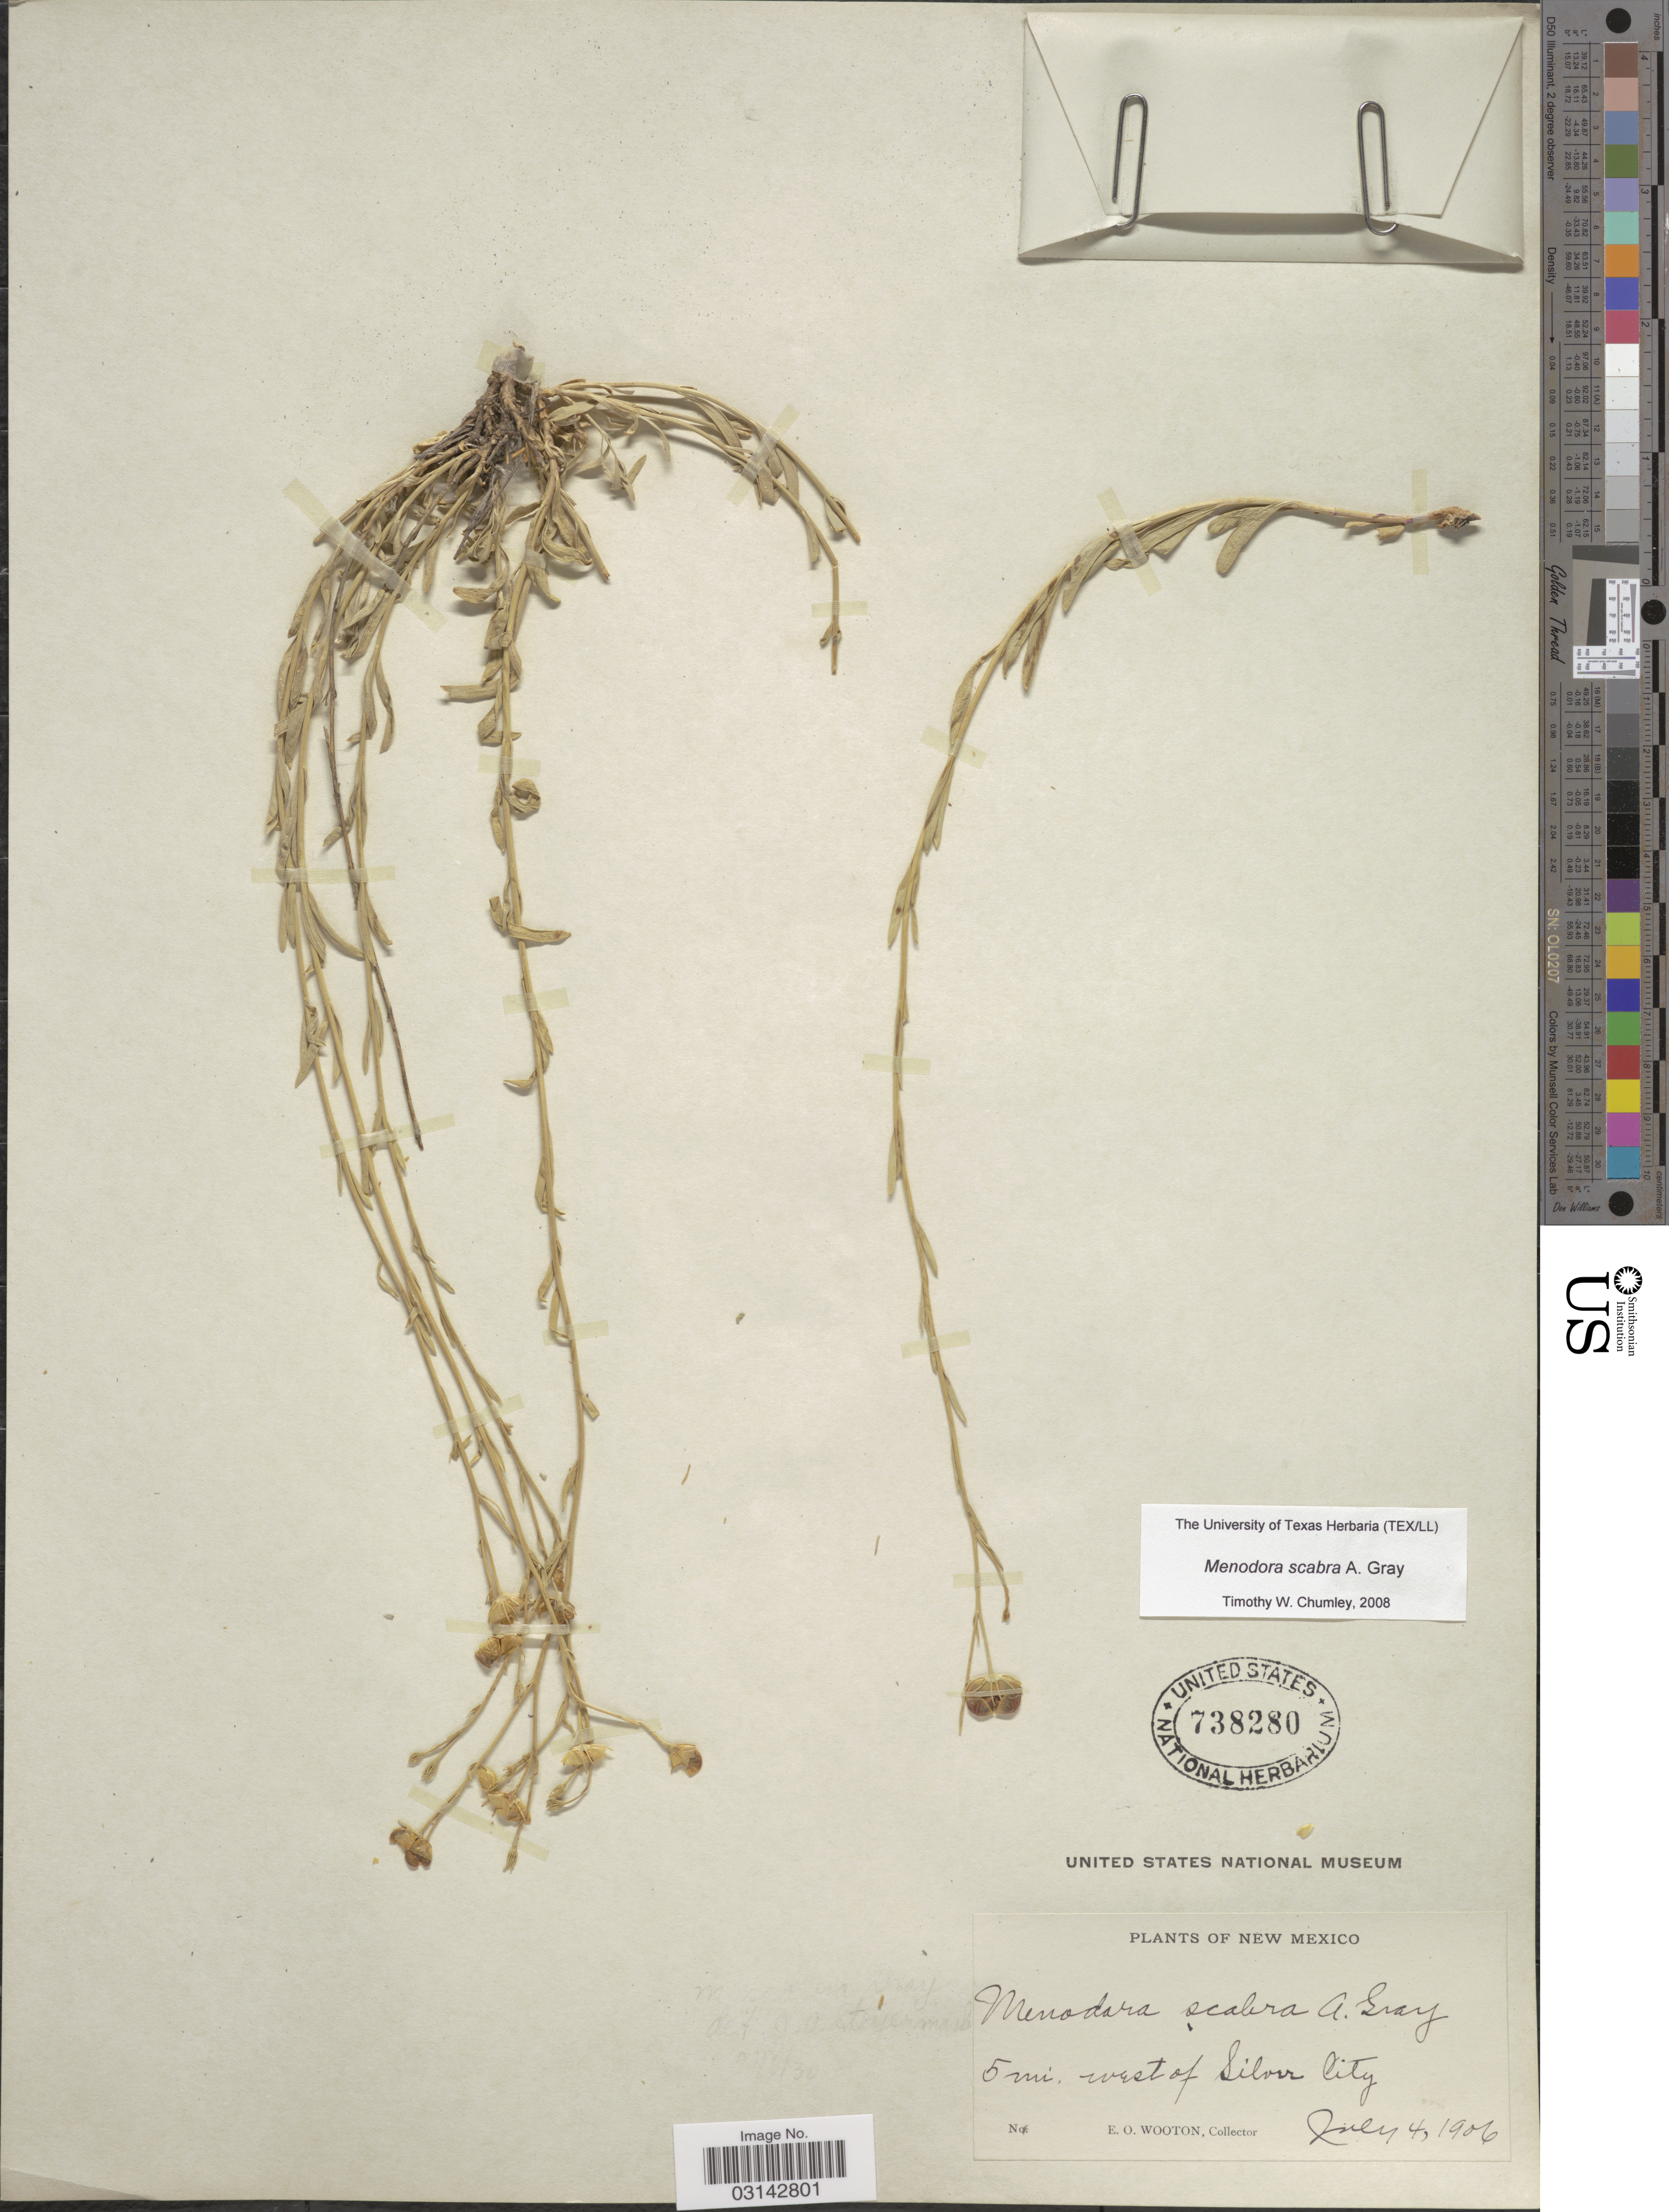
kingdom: Plantae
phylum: Tracheophyta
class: Magnoliopsida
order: Lamiales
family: Oleaceae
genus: Menodora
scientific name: Menodora scabra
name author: A. Gray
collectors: E. O. Wooton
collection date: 1906-07-04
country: United States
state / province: New Mexico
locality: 5 mi. west of Silver City.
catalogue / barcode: US 738280